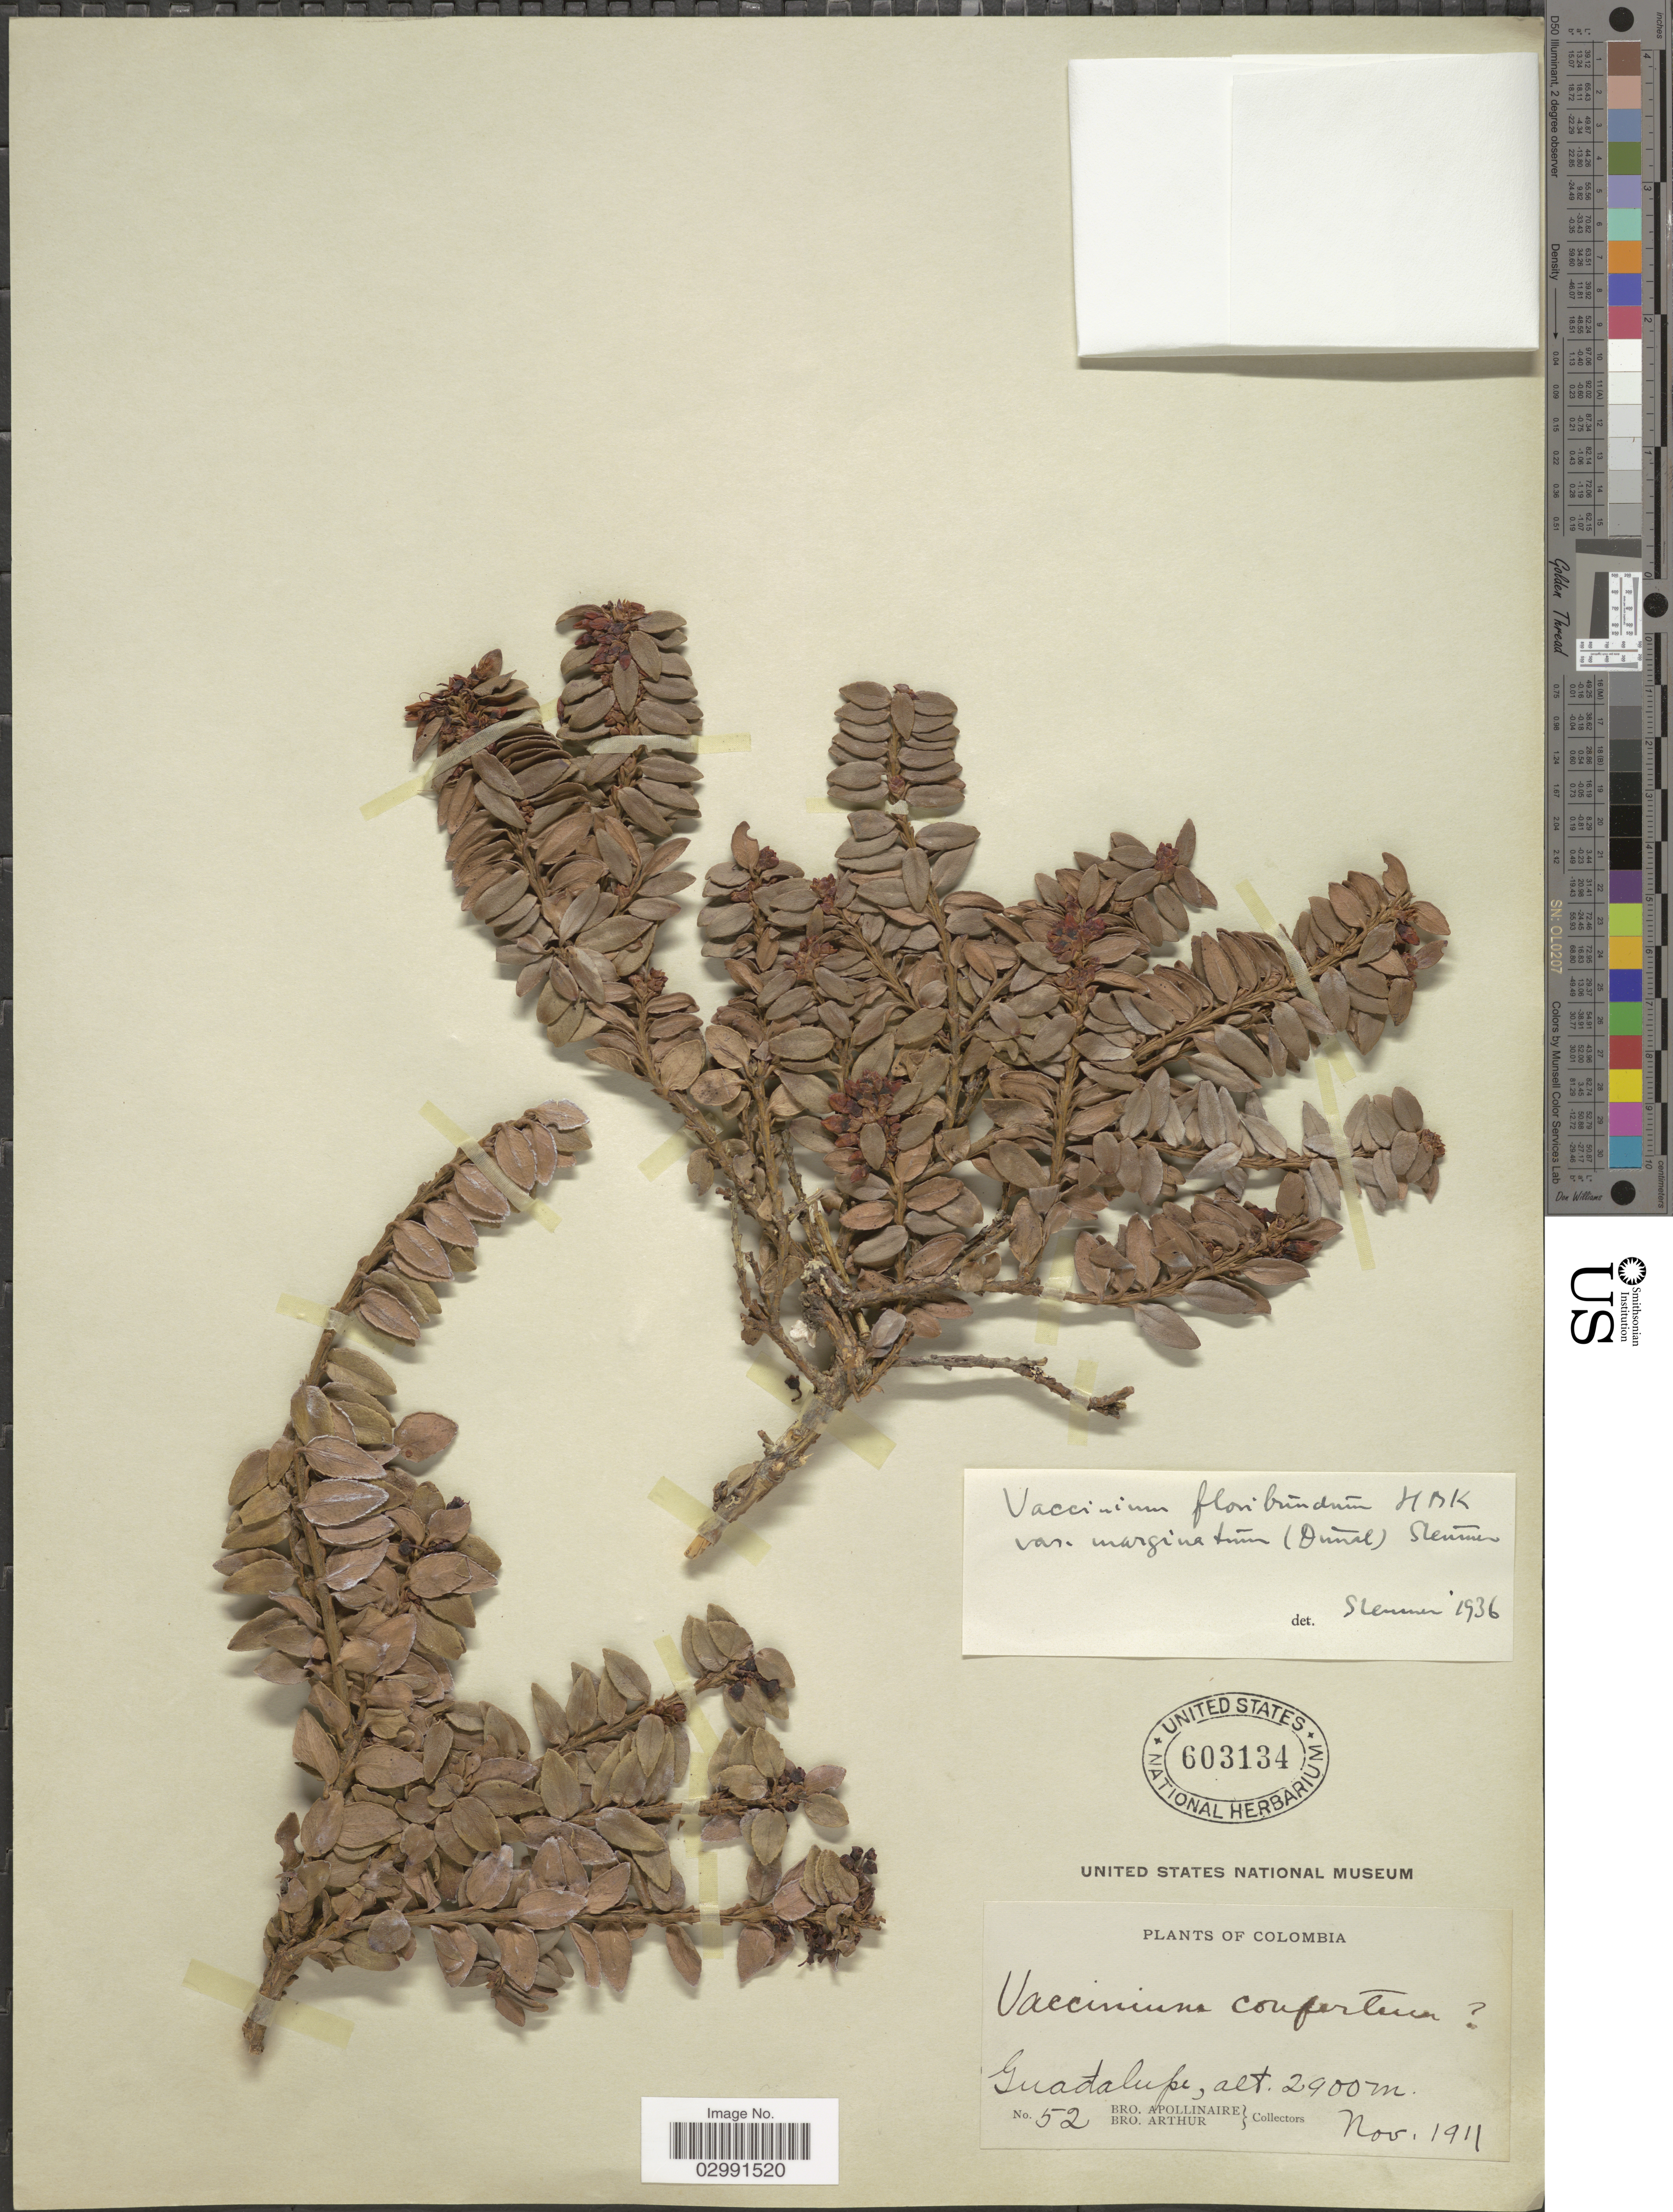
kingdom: Plantae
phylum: Tracheophyta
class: Magnoliopsida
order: Ericales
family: Ericaceae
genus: Vaccinium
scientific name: Vaccinium floribundum var. marginatum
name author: Kunth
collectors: Bro. Apollinaire & Bro. Arthur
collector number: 52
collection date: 1911-11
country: Colombia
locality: Guadalupe.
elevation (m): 2900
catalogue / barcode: US 603134